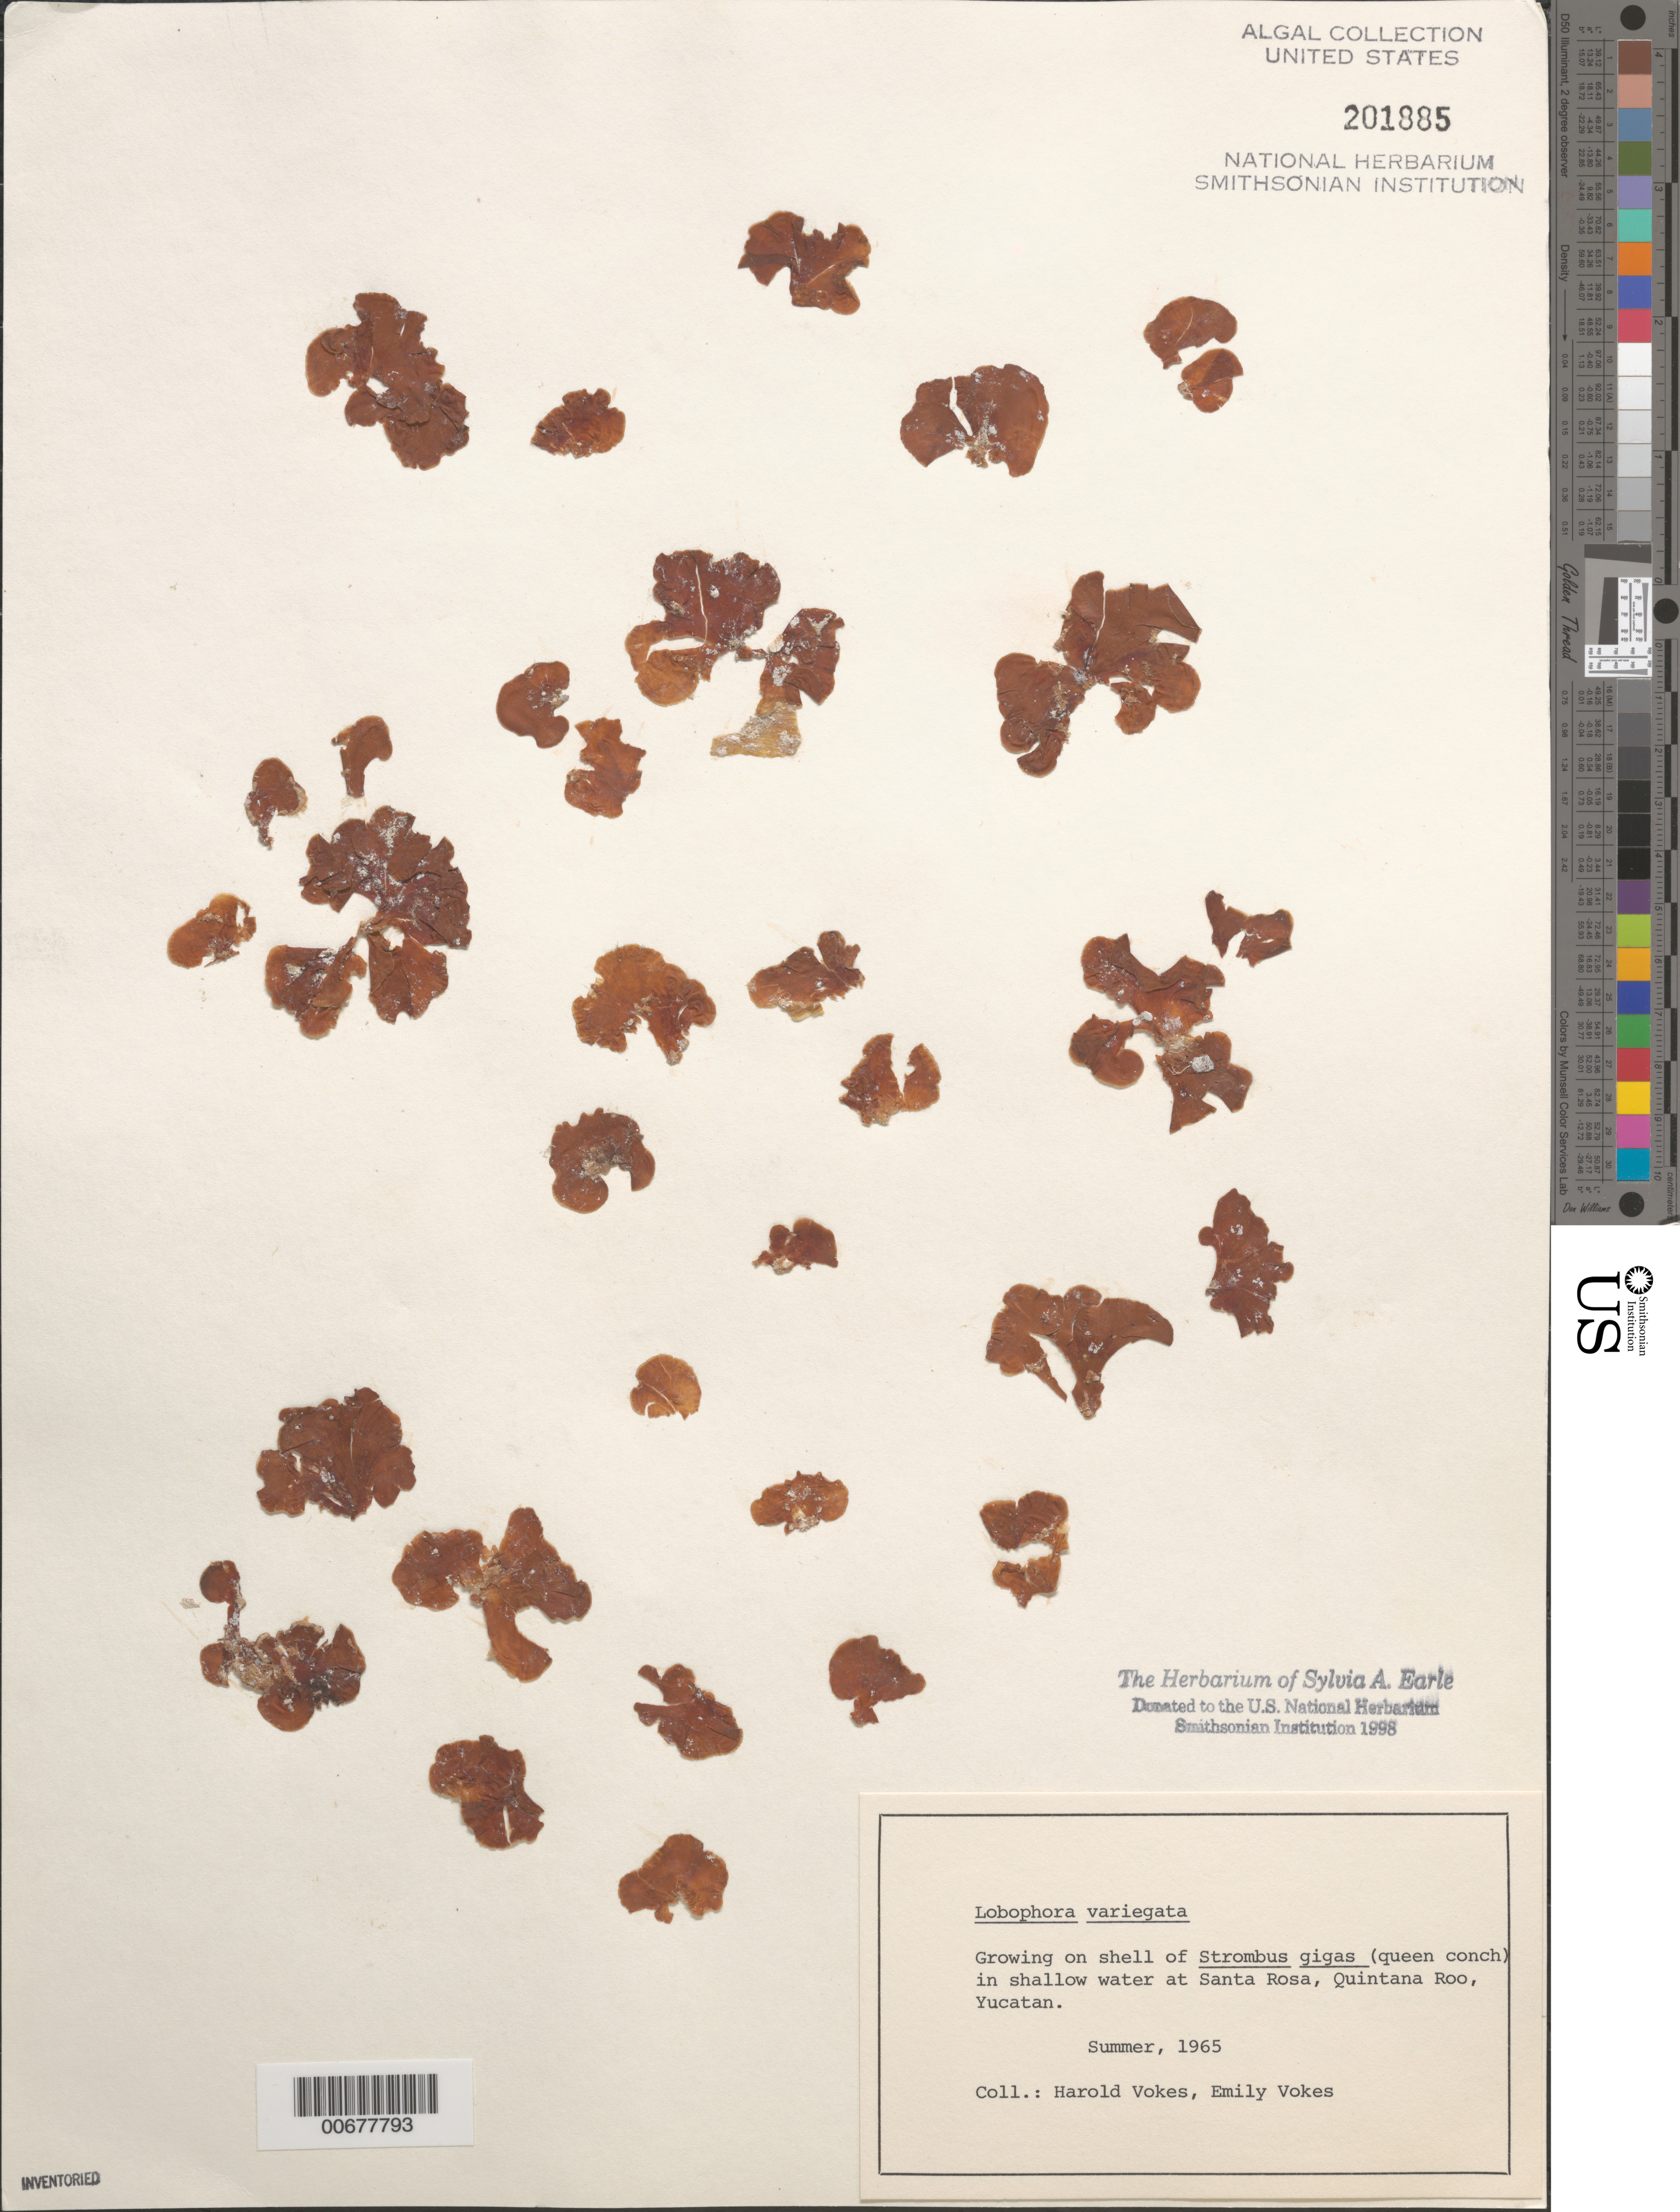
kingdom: Chromista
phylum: Ochrophyta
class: Phaeophyceae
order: Dictyotales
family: Dictyotaceae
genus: Lobophora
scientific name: Lobophora variegata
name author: (J.V.Lamouroux) Womersley & E.C. Oliveira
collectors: H. Vokes & E. Vokes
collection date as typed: Sum 1965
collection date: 1965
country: Mexico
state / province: Quintana Roo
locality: Santa Rosa, Yucatan Peninsula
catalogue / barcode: US 201885